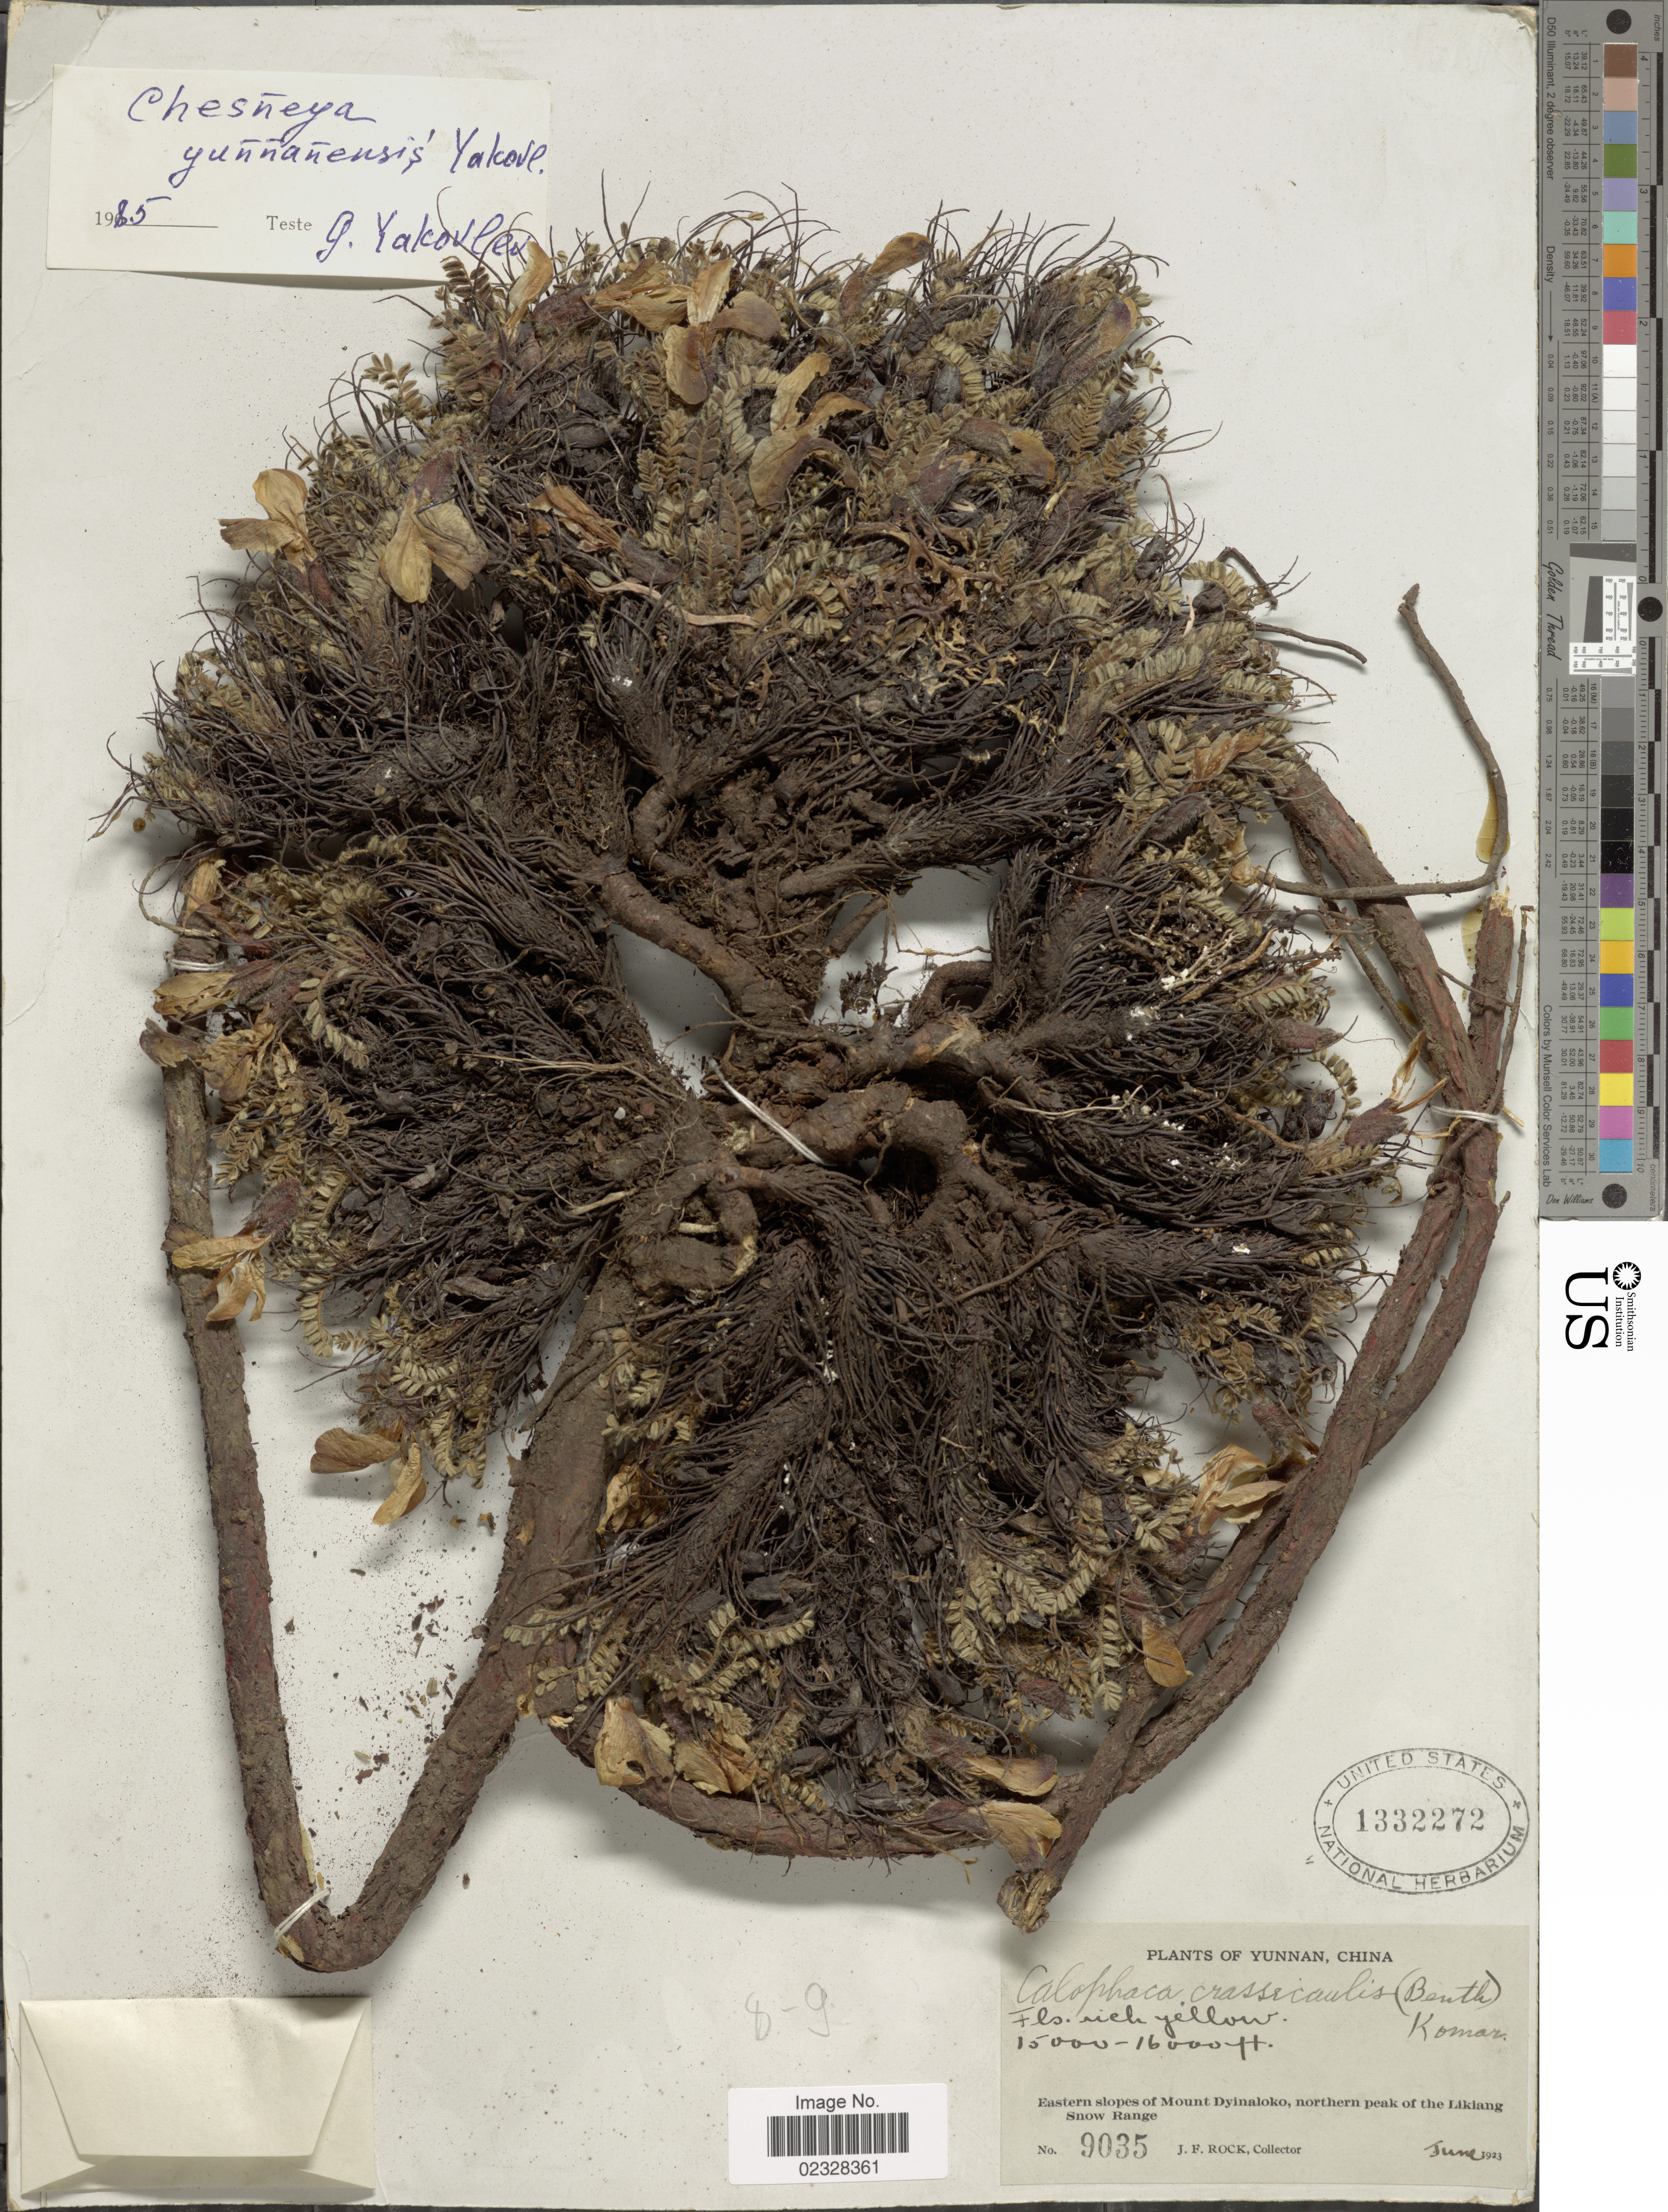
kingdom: Plantae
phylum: Tracheophyta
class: Magnoliopsida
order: Fabales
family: Fabaceae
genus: Chesneya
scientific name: Chesneya yunnanensis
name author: Zi G. Qian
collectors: J. Rock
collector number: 9035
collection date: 1923-06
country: China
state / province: Yunnan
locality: Eastern slopes of Mount Dyinaloko, northern peak of the Likiang Snow Range.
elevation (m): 4572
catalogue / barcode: US 1332272